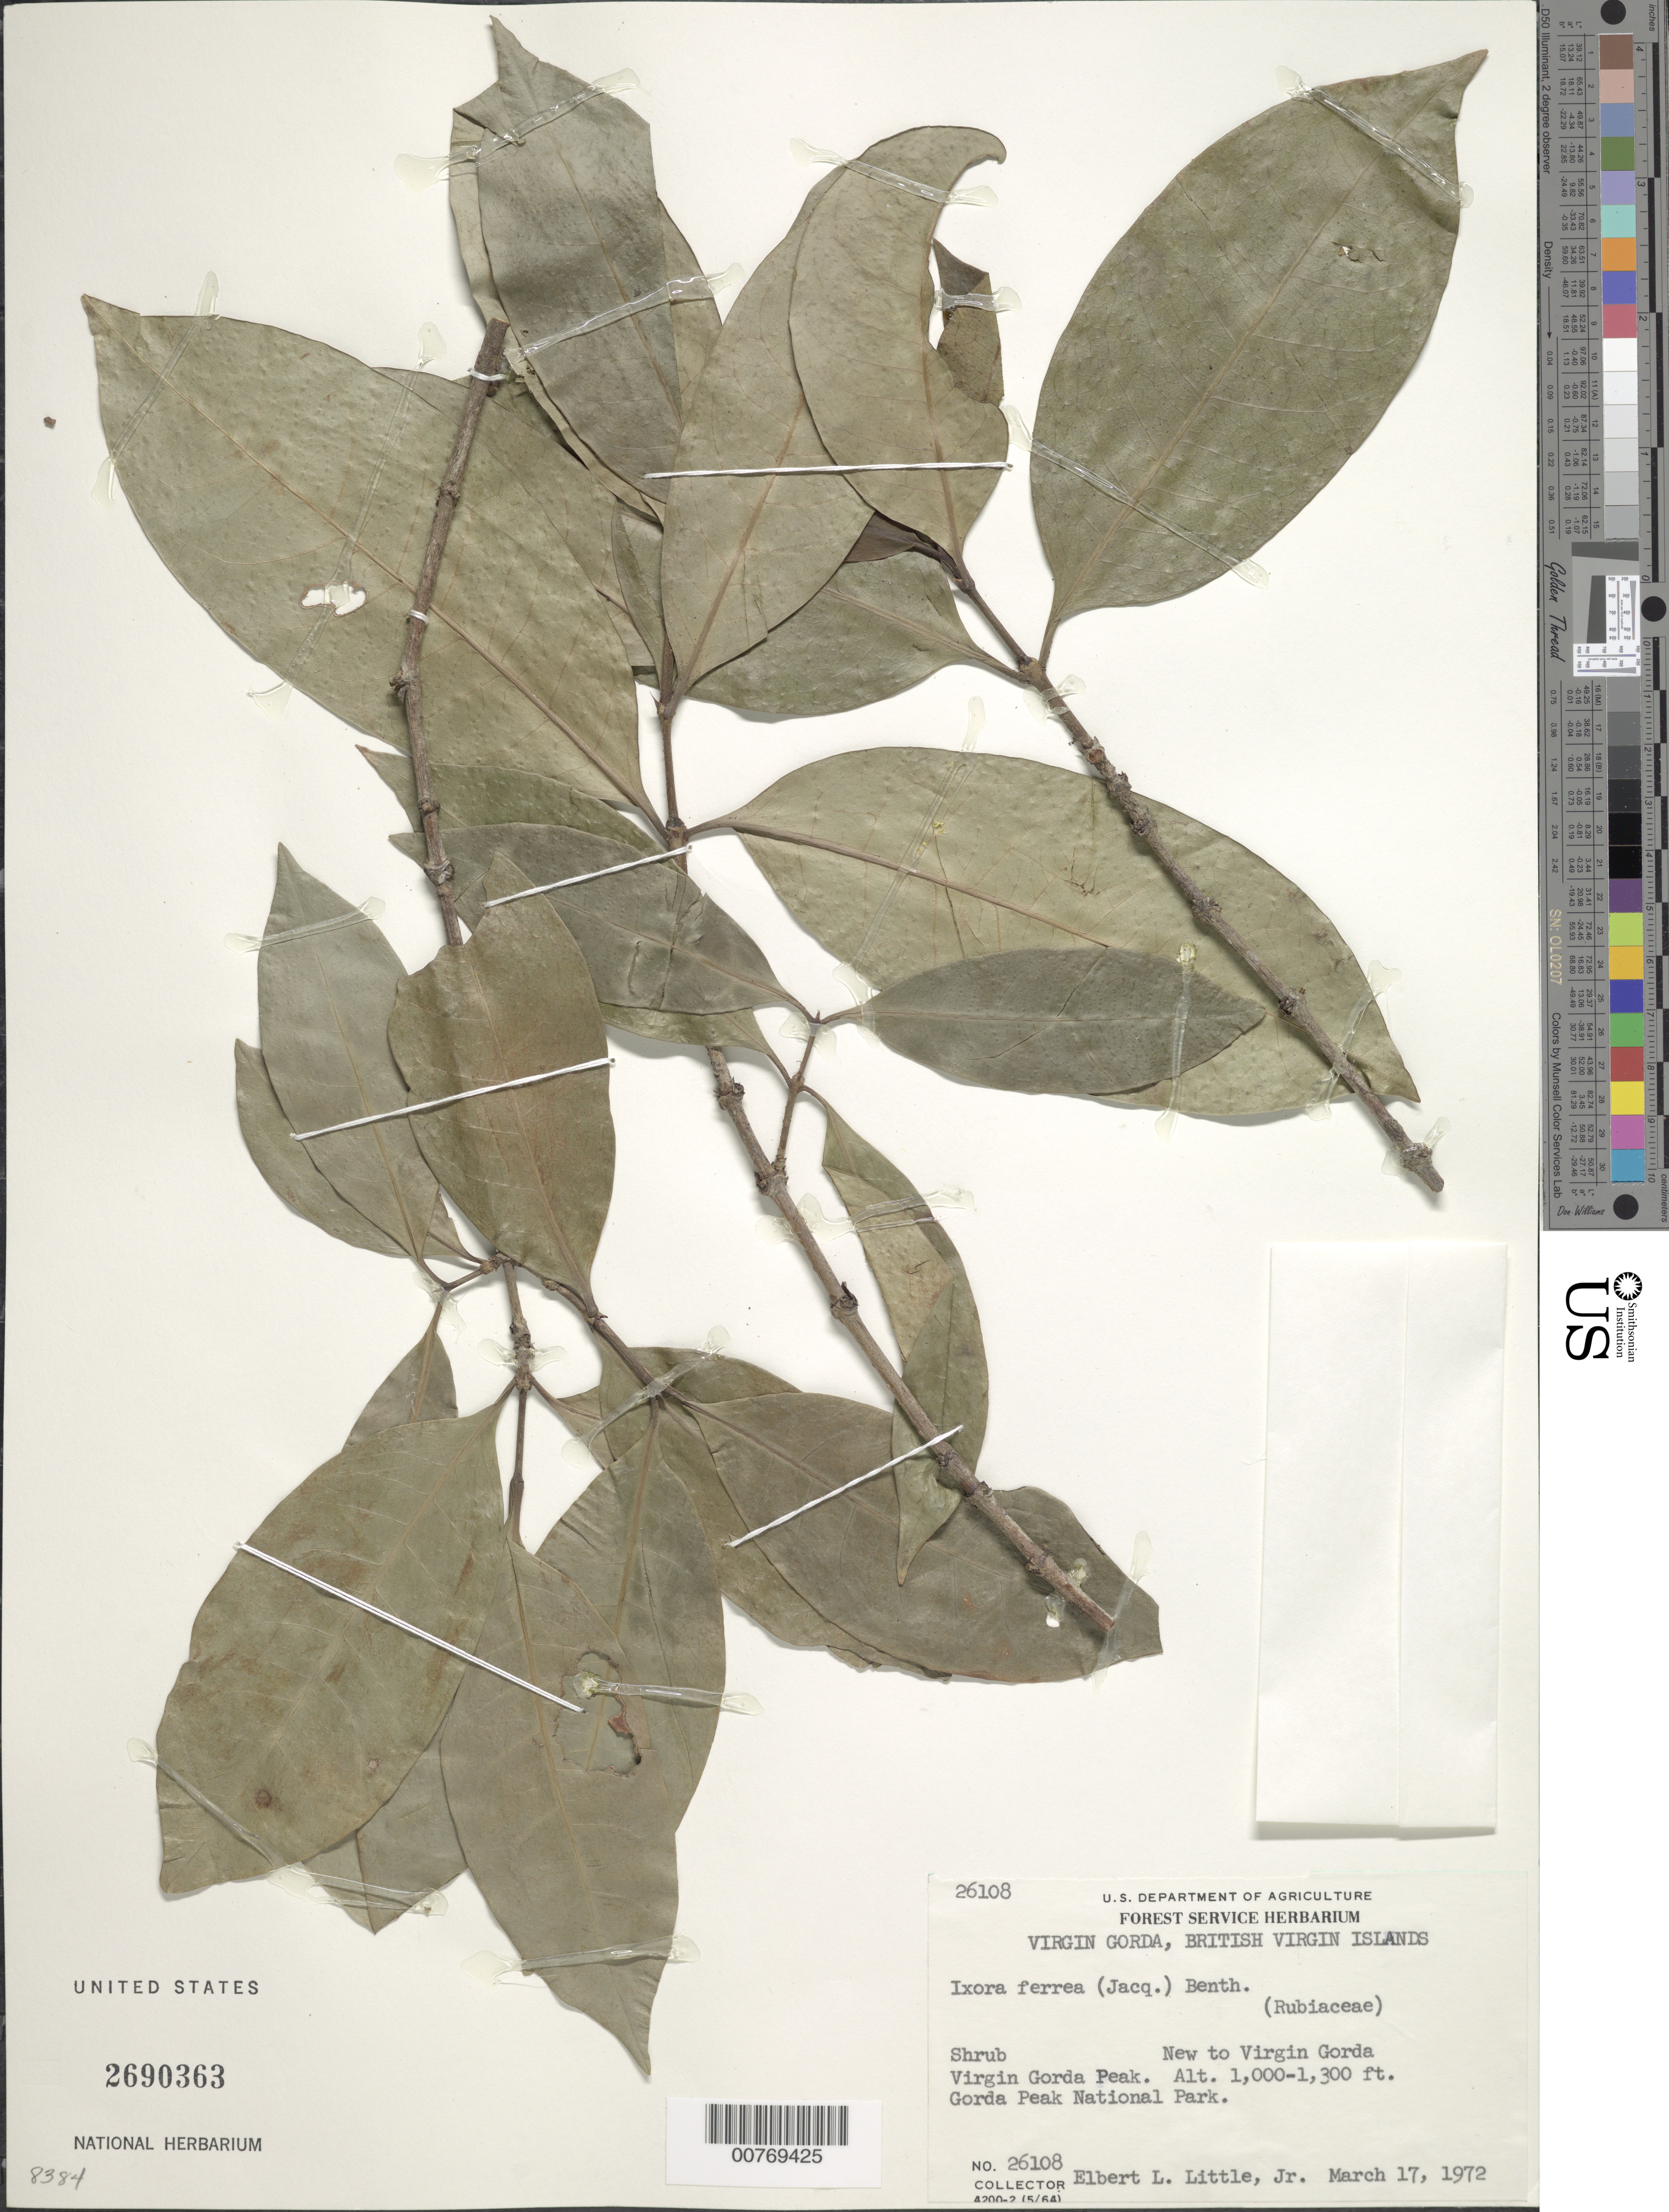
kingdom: Plantae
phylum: Tracheophyta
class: Magnoliopsida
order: Gentianales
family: Rubiaceae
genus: Ixora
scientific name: Ixora ferrea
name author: (Jacq.) Benth.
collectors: E. L. Little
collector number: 26108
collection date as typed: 17 Mar 1972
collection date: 1972-03-17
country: British Virgin Islands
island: Virgin Gorda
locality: Virgin Gorda Peak, Gorda Peak National Park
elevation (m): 305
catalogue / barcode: US 2690363